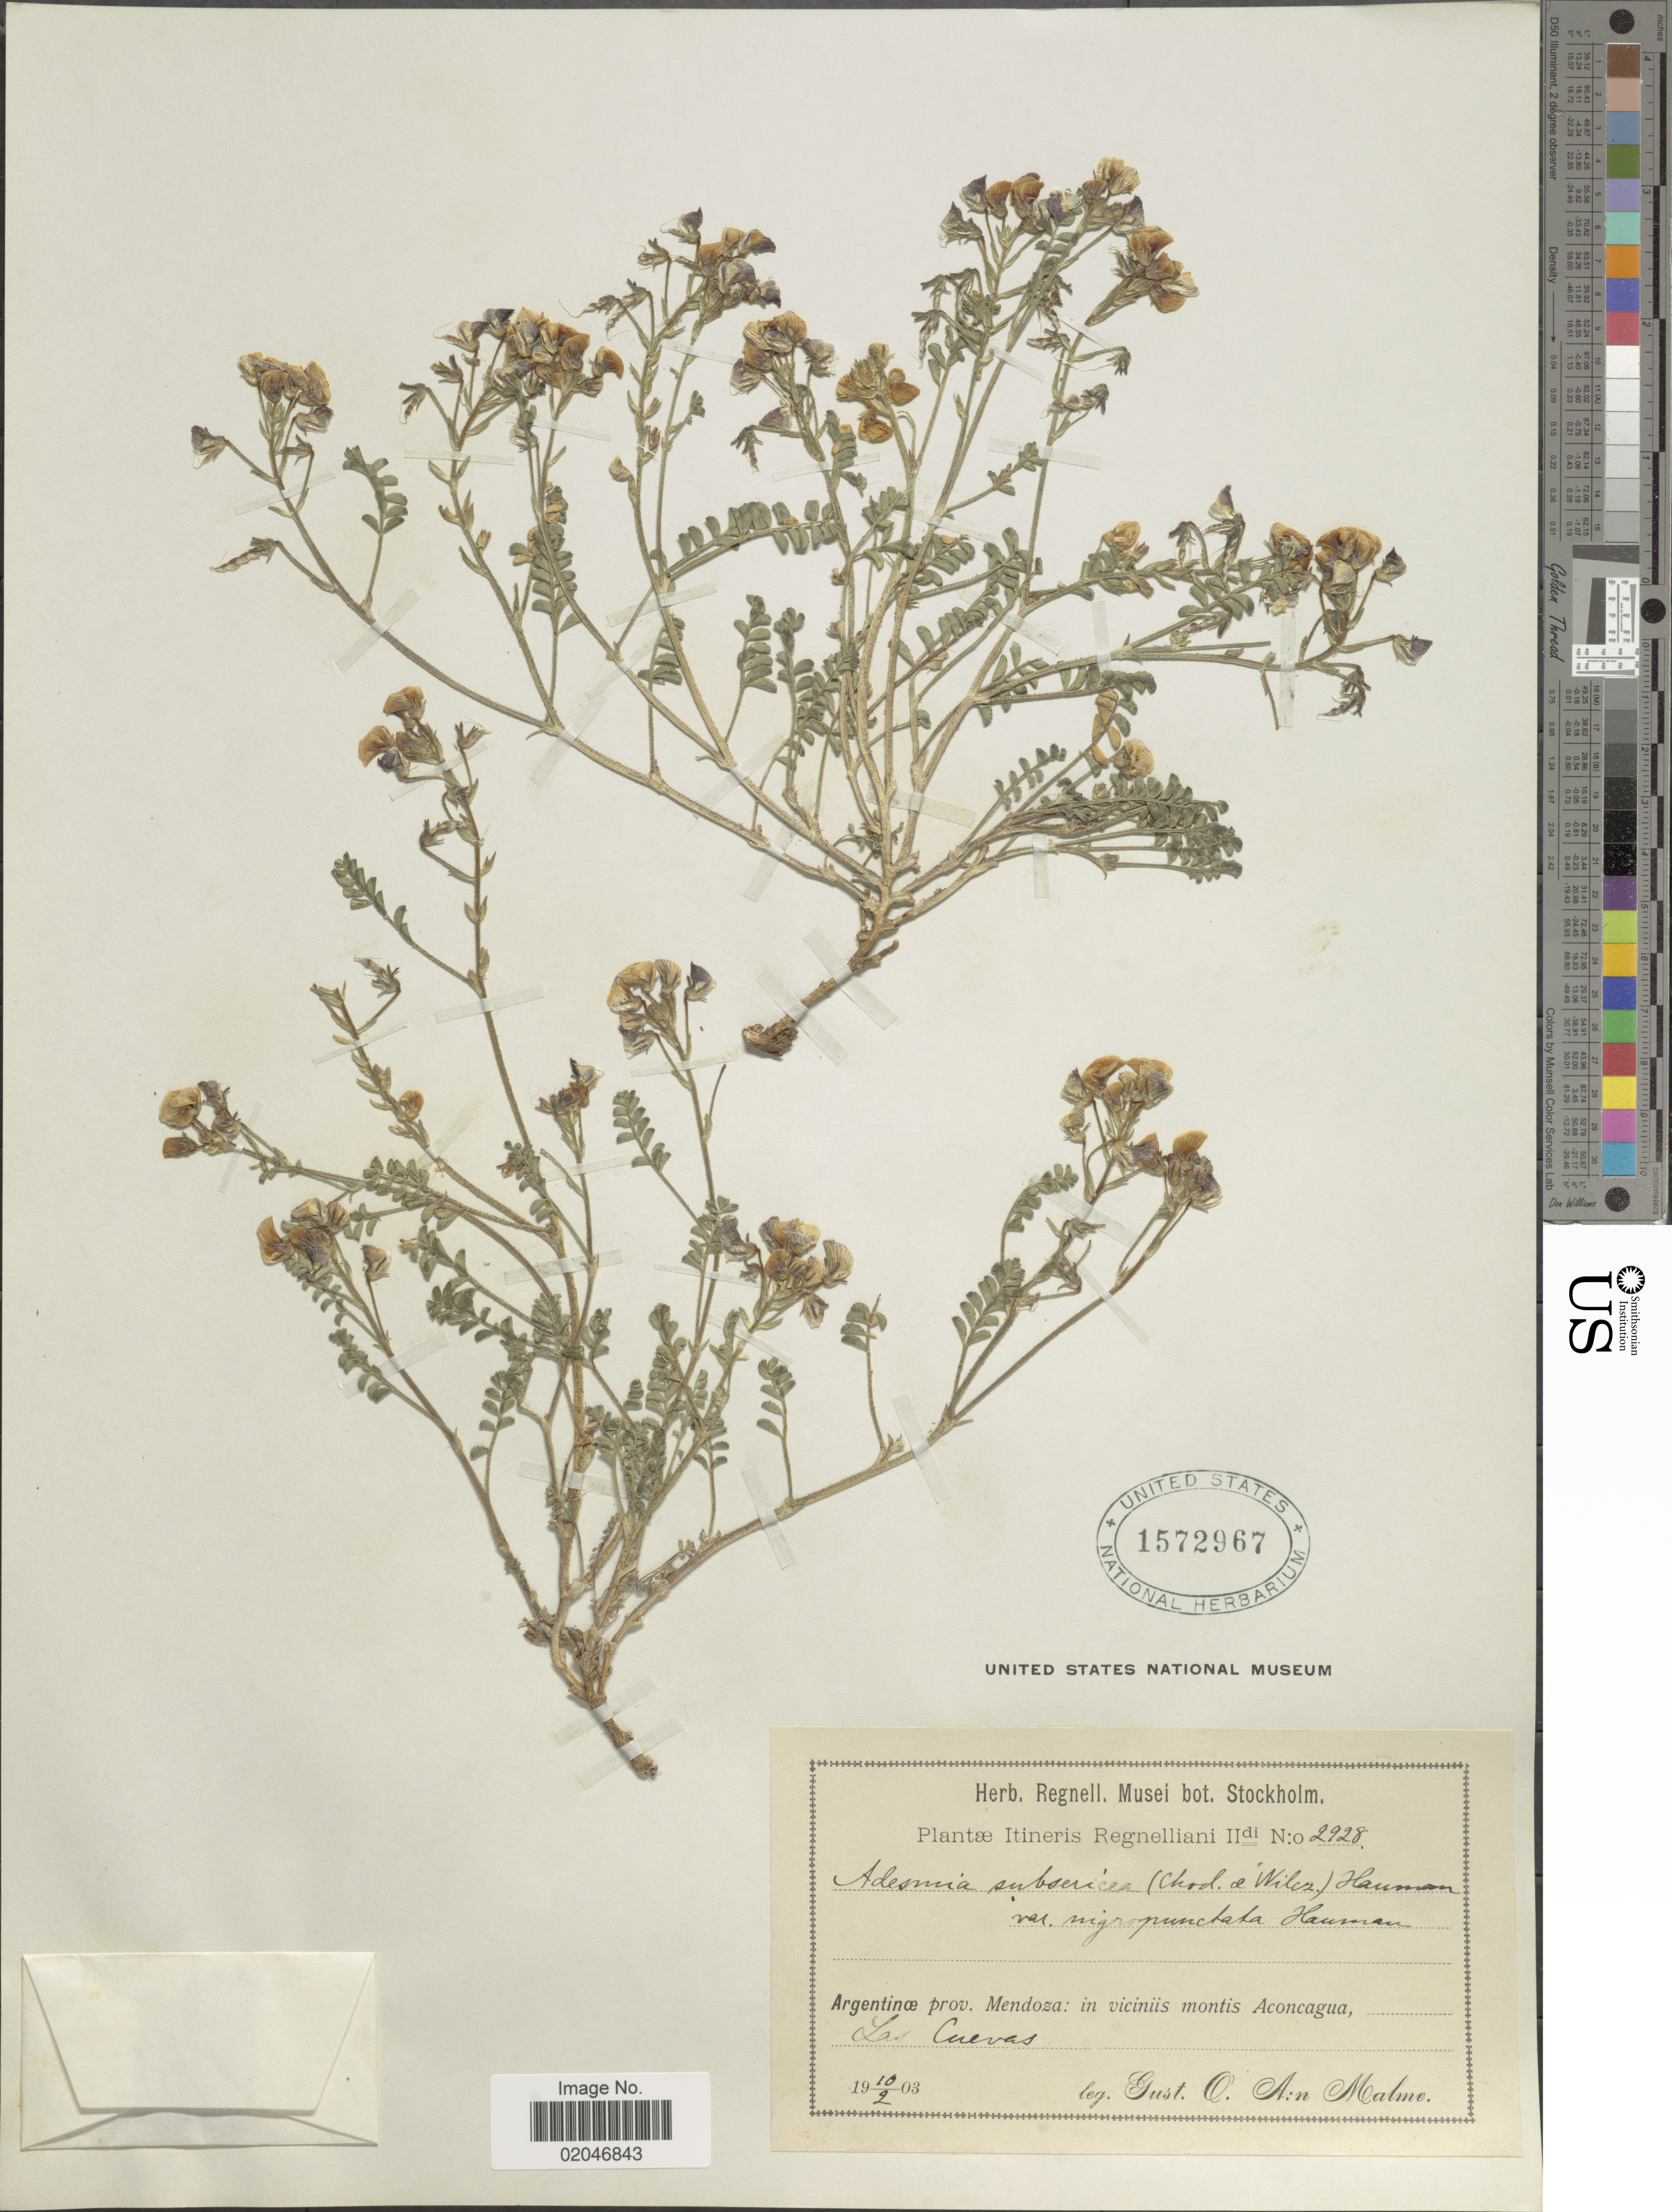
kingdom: Plantae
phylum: Tracheophyta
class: Magnoliopsida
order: Fabales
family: Fabaceae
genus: Adesmia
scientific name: Adesmia corymbosa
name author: Clos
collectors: G. O. A. Malme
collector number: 2928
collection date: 1903-02-10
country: Argentina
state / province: Mendoza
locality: Montis Aconcagua, Las Cuevas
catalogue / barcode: US 1572967